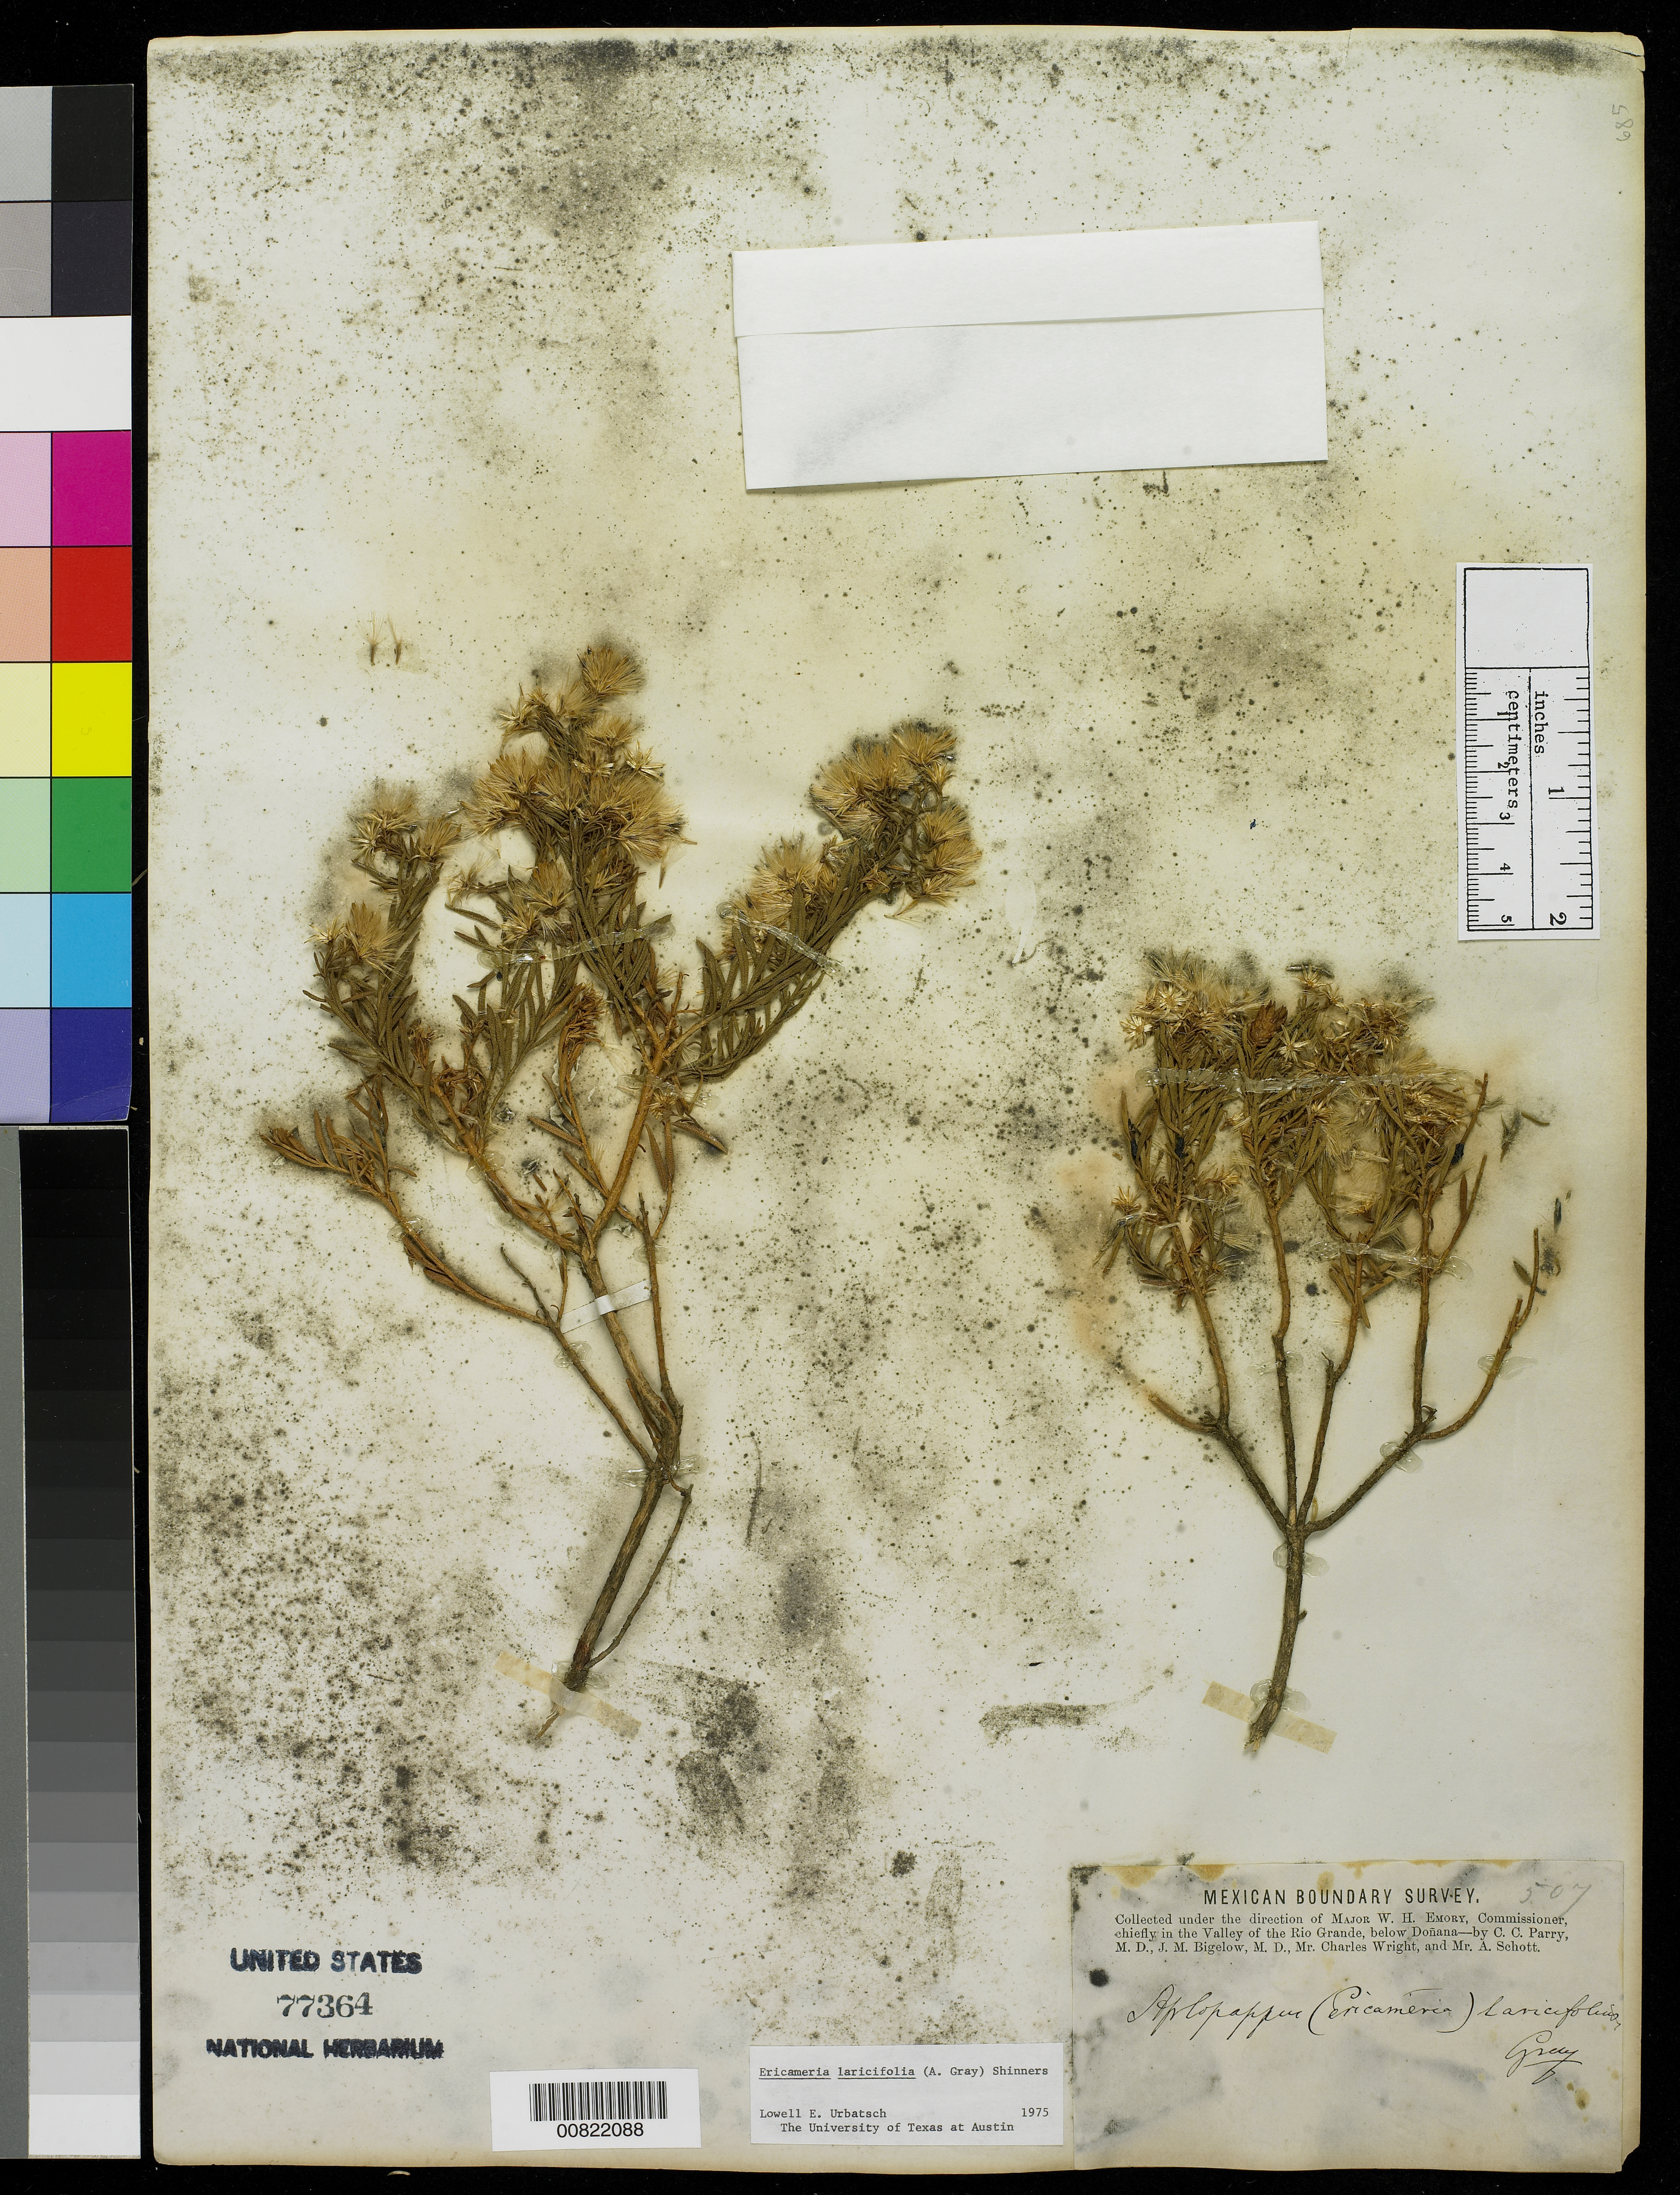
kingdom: Plantae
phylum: Tracheophyta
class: Magnoliopsida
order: Asterales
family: Asteraceae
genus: Ericameria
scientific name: Ericameria laricifolia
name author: (A. Gray) Shinners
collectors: C. C. Parry, J. M. Bigelow, C. Wright & A. C. V. Schott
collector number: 507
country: United States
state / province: New Mexico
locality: Valley of the Rio Grande, below Doñana, New Mexico.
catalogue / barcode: US 77364